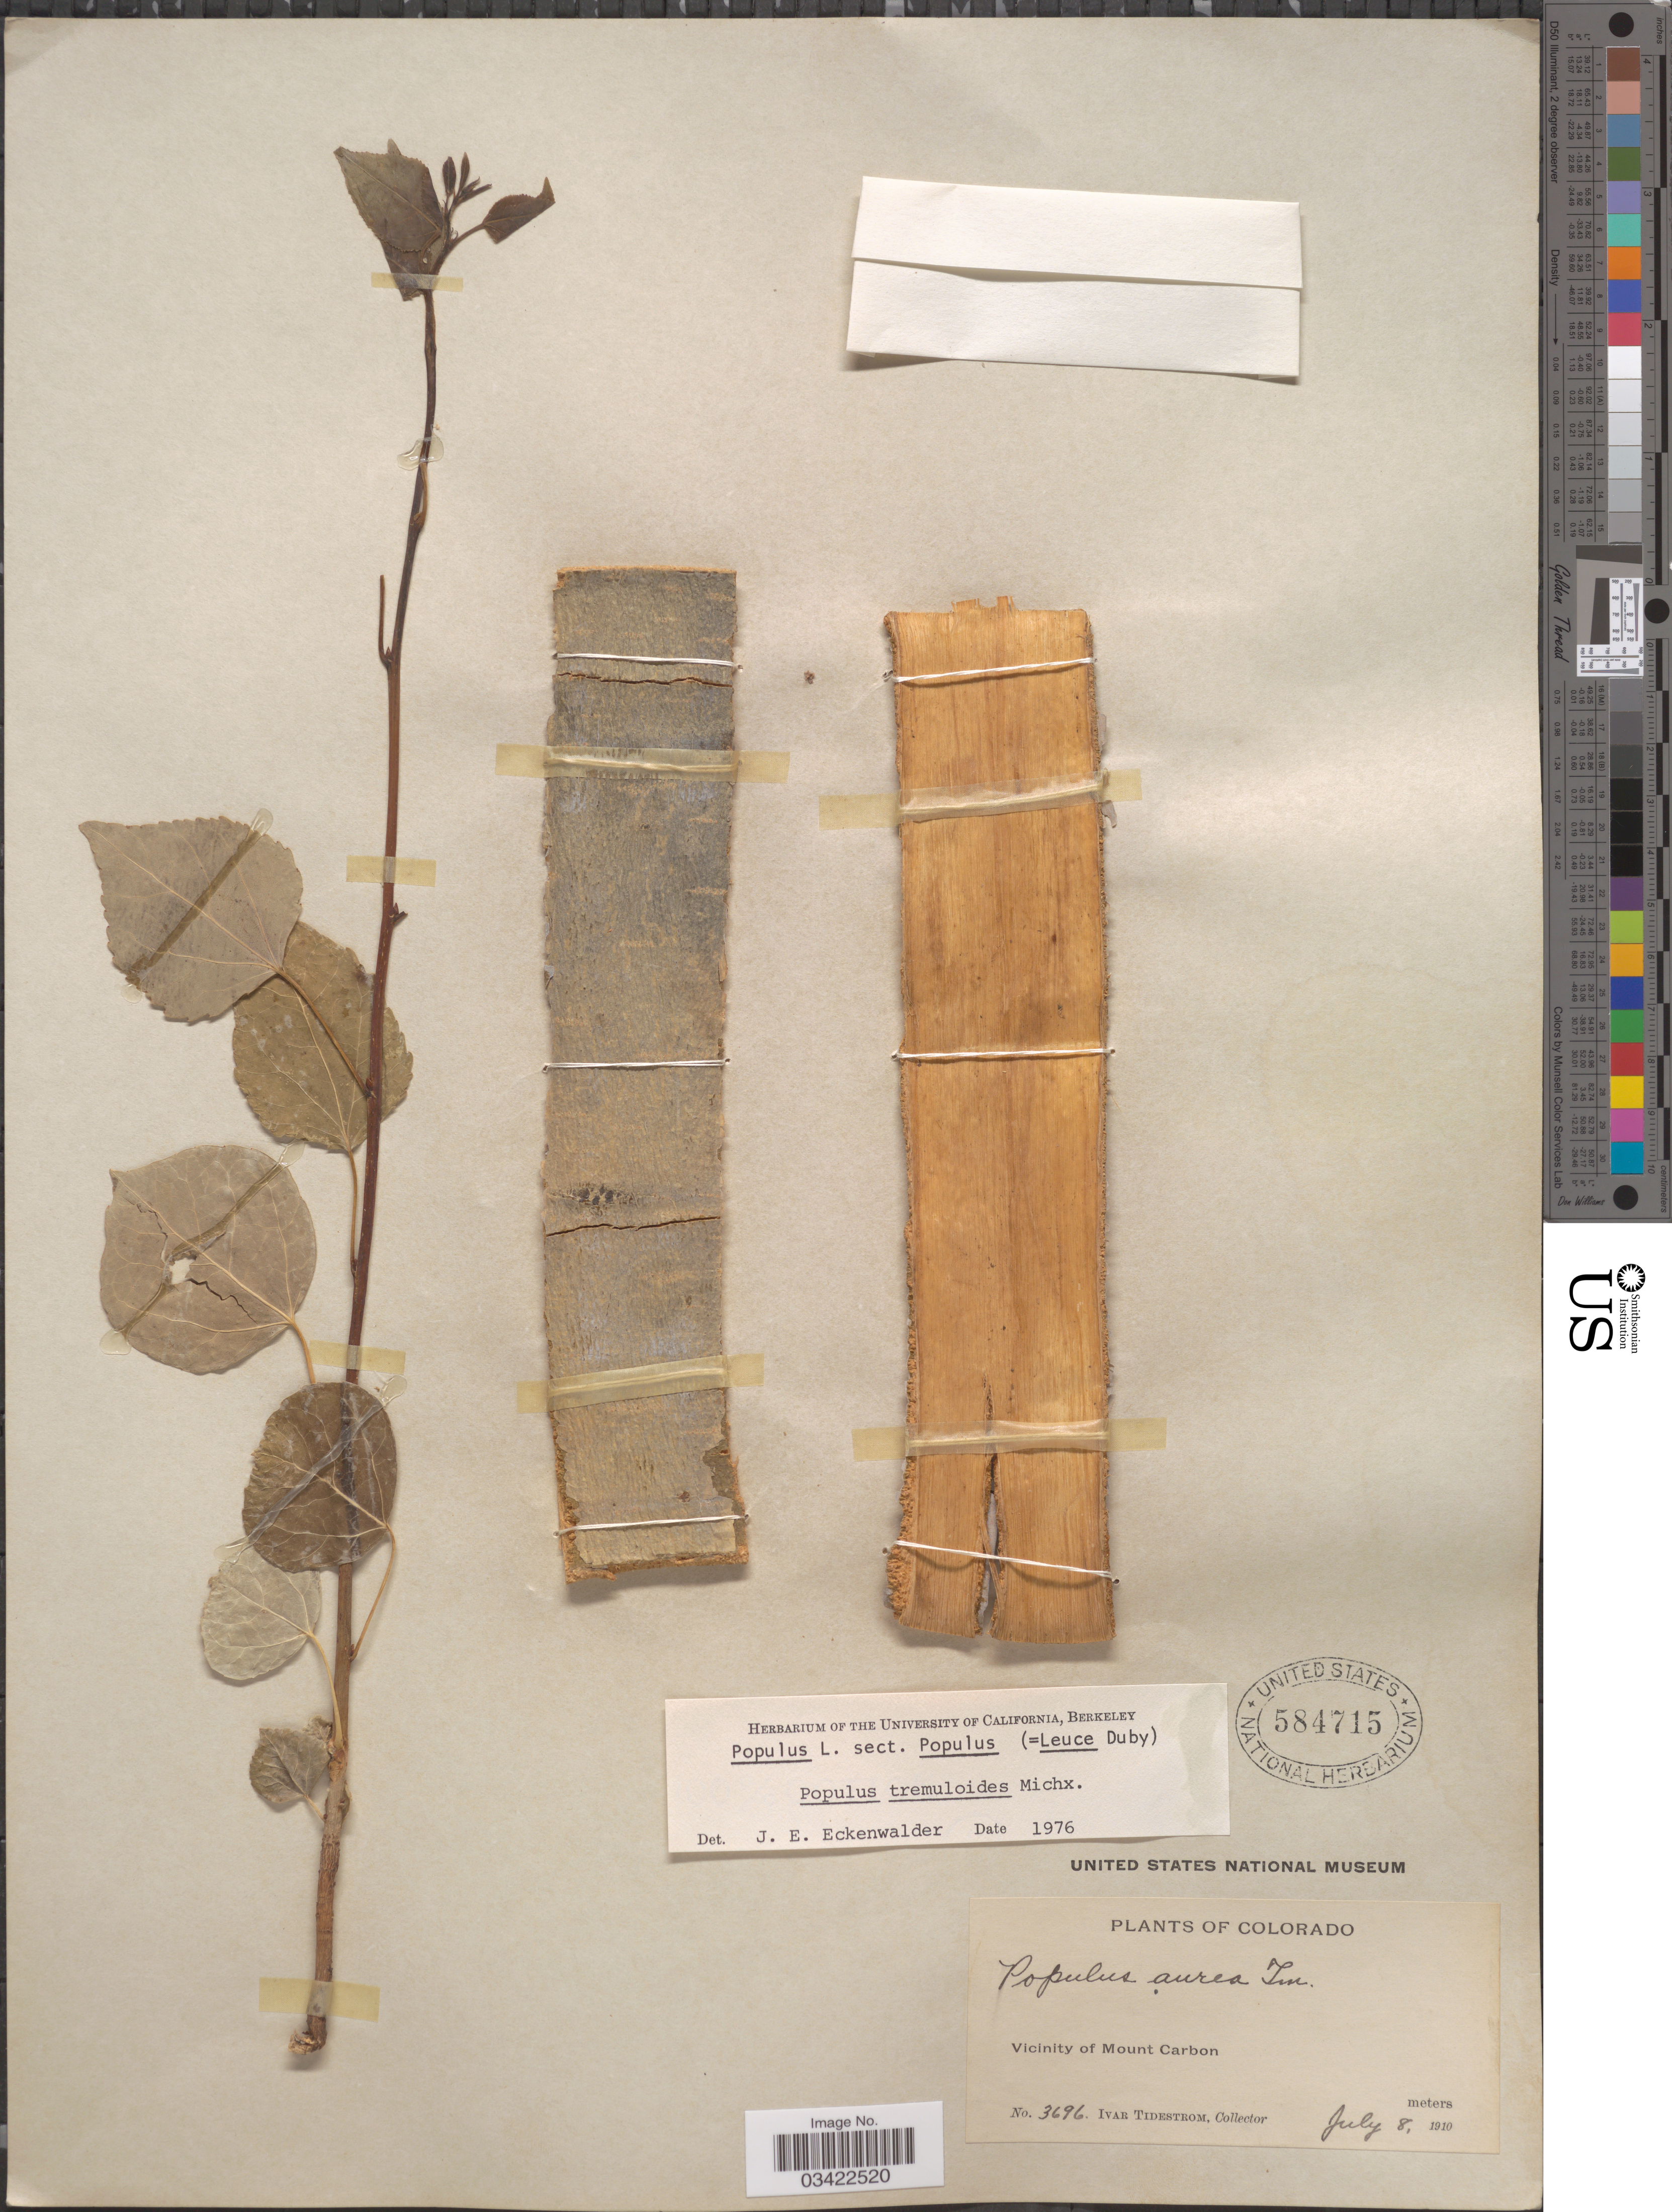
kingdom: Plantae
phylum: Tracheophyta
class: Magnoliopsida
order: Malpighiales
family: Salicaceae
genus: Populus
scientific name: Populus tremuloides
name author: Michx.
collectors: I. F. Tidestrom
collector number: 3696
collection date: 1910-07-08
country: United States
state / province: Colorado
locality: Vicinity of Mount Carbon.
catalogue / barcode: US 584715